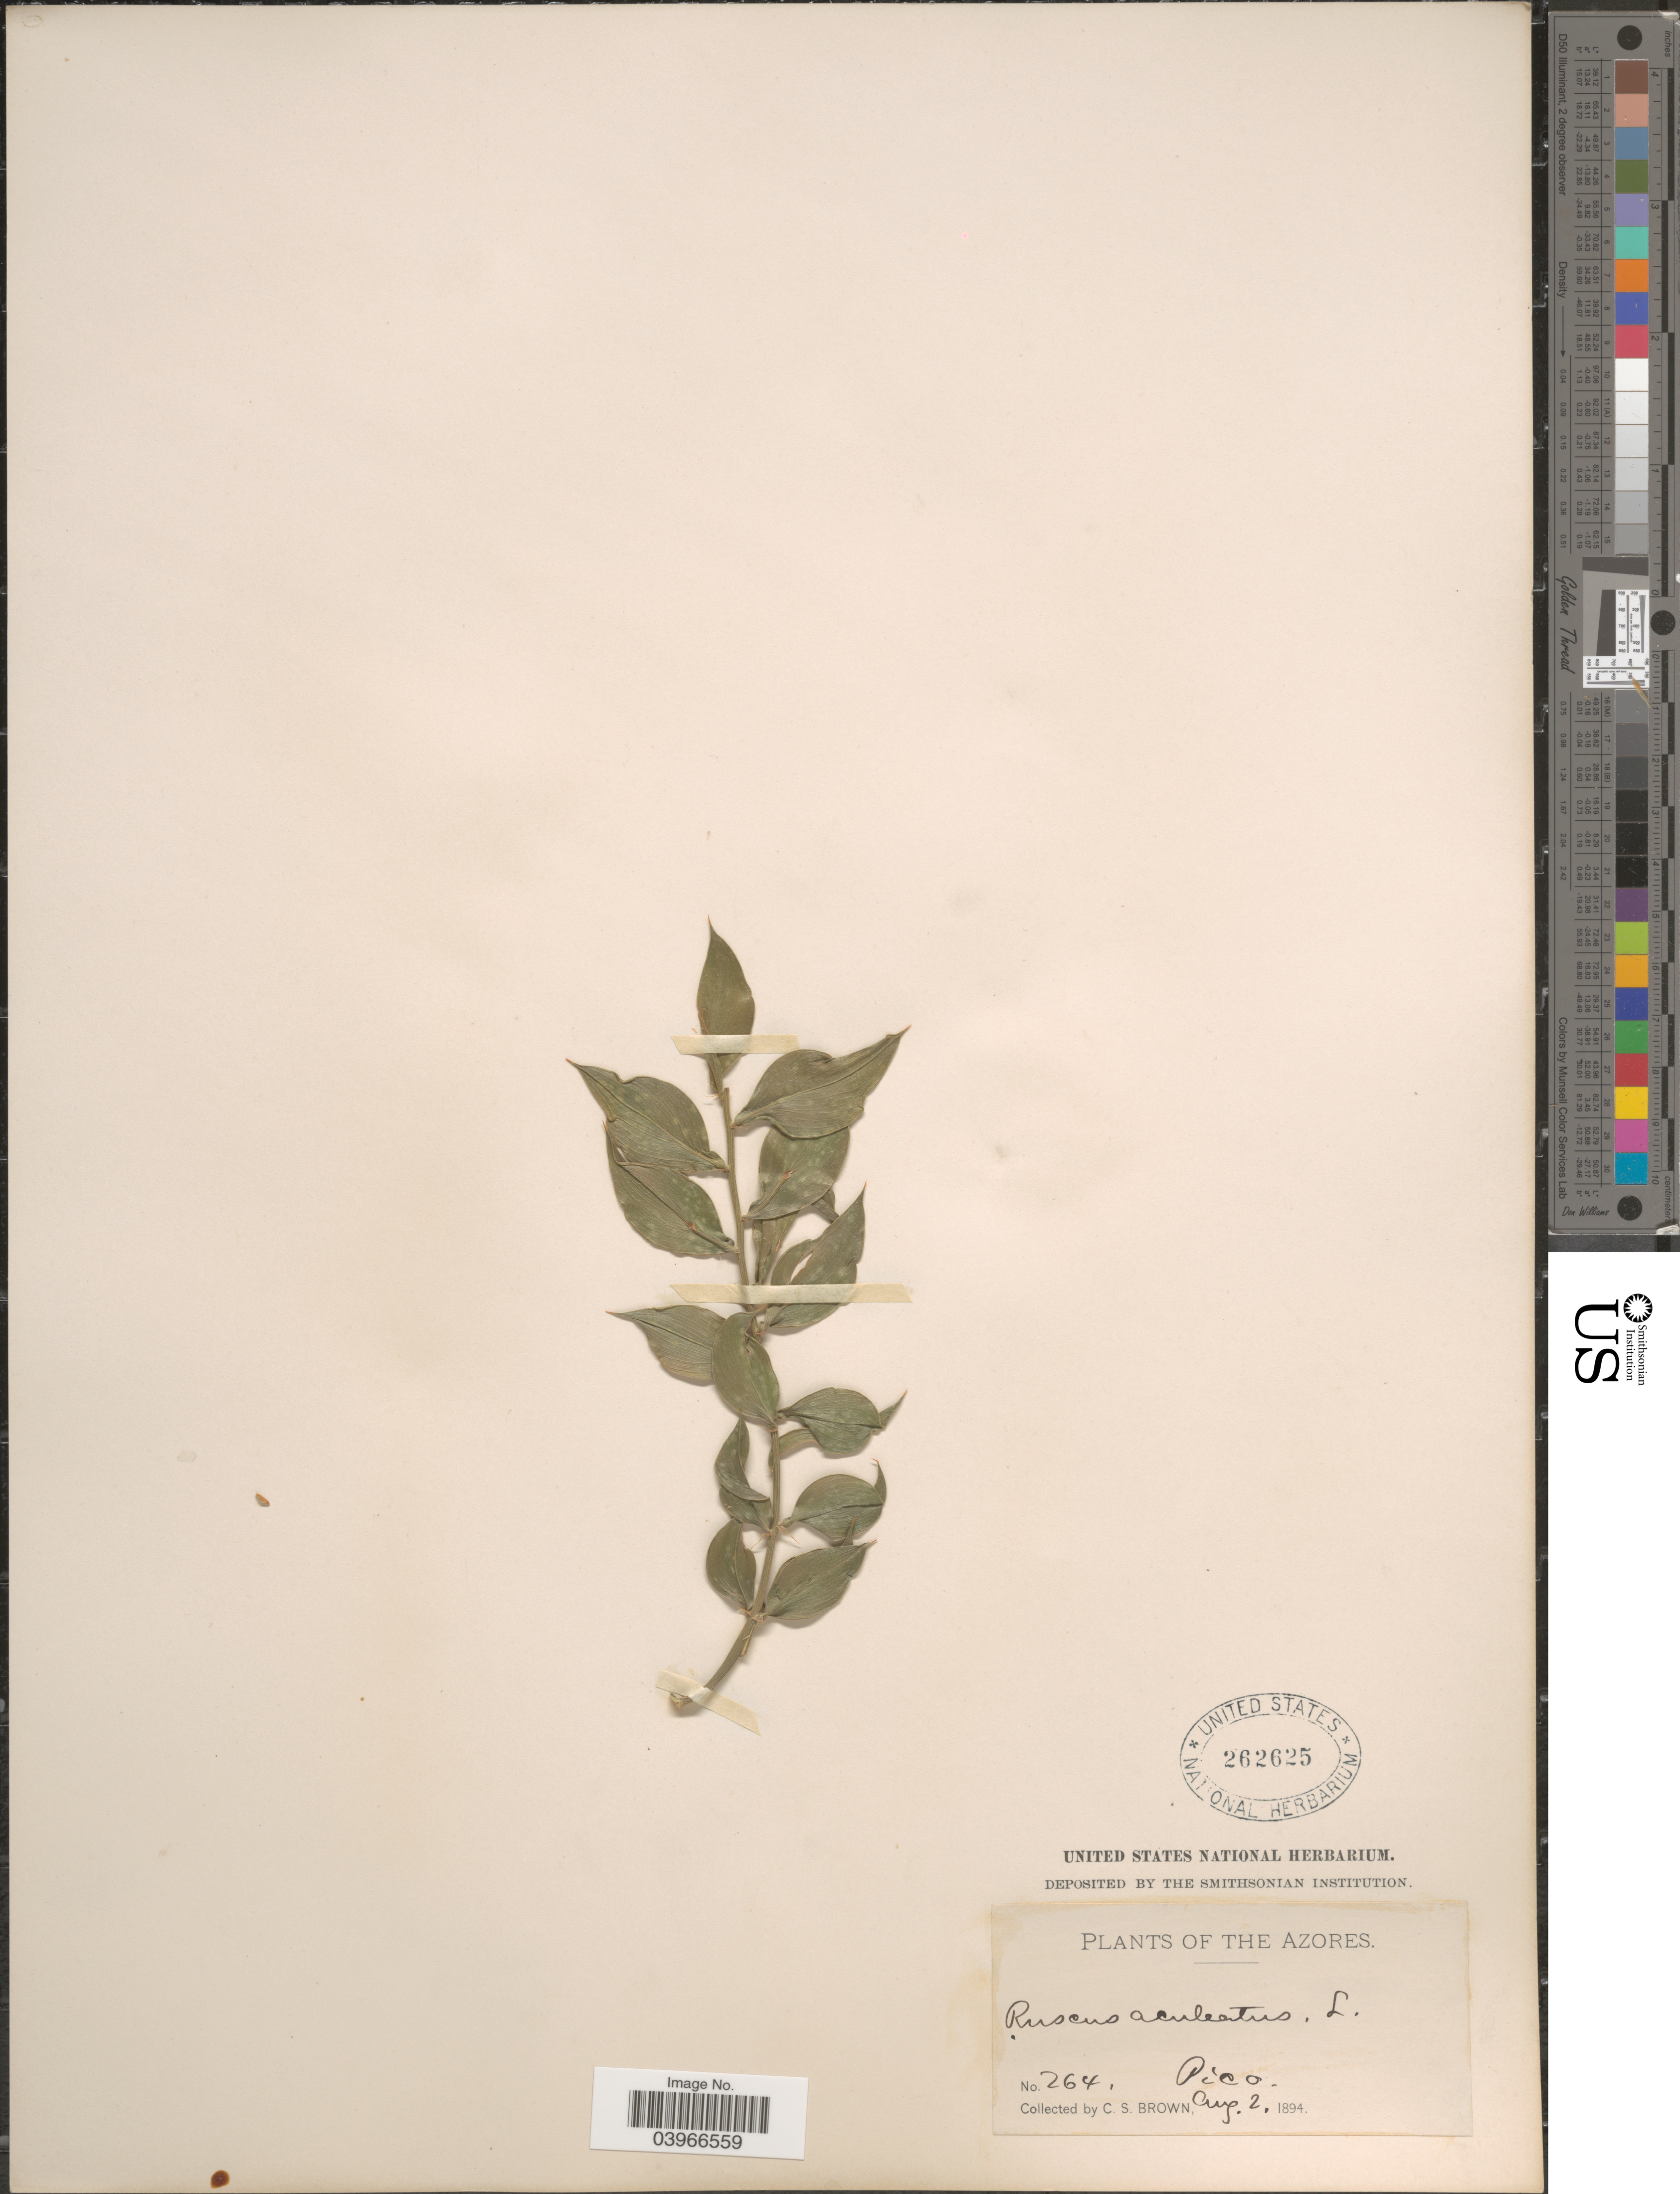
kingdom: Plantae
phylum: Tracheophyta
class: Liliopsida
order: Asparagales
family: Asparagaceae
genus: Ruscus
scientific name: Ruscus aculeatus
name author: L.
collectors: C. S. Brown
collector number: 264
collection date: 1894-08-02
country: Portugal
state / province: Azores (Aut. Reg.)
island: Pico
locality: Pico.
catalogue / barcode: US 262625